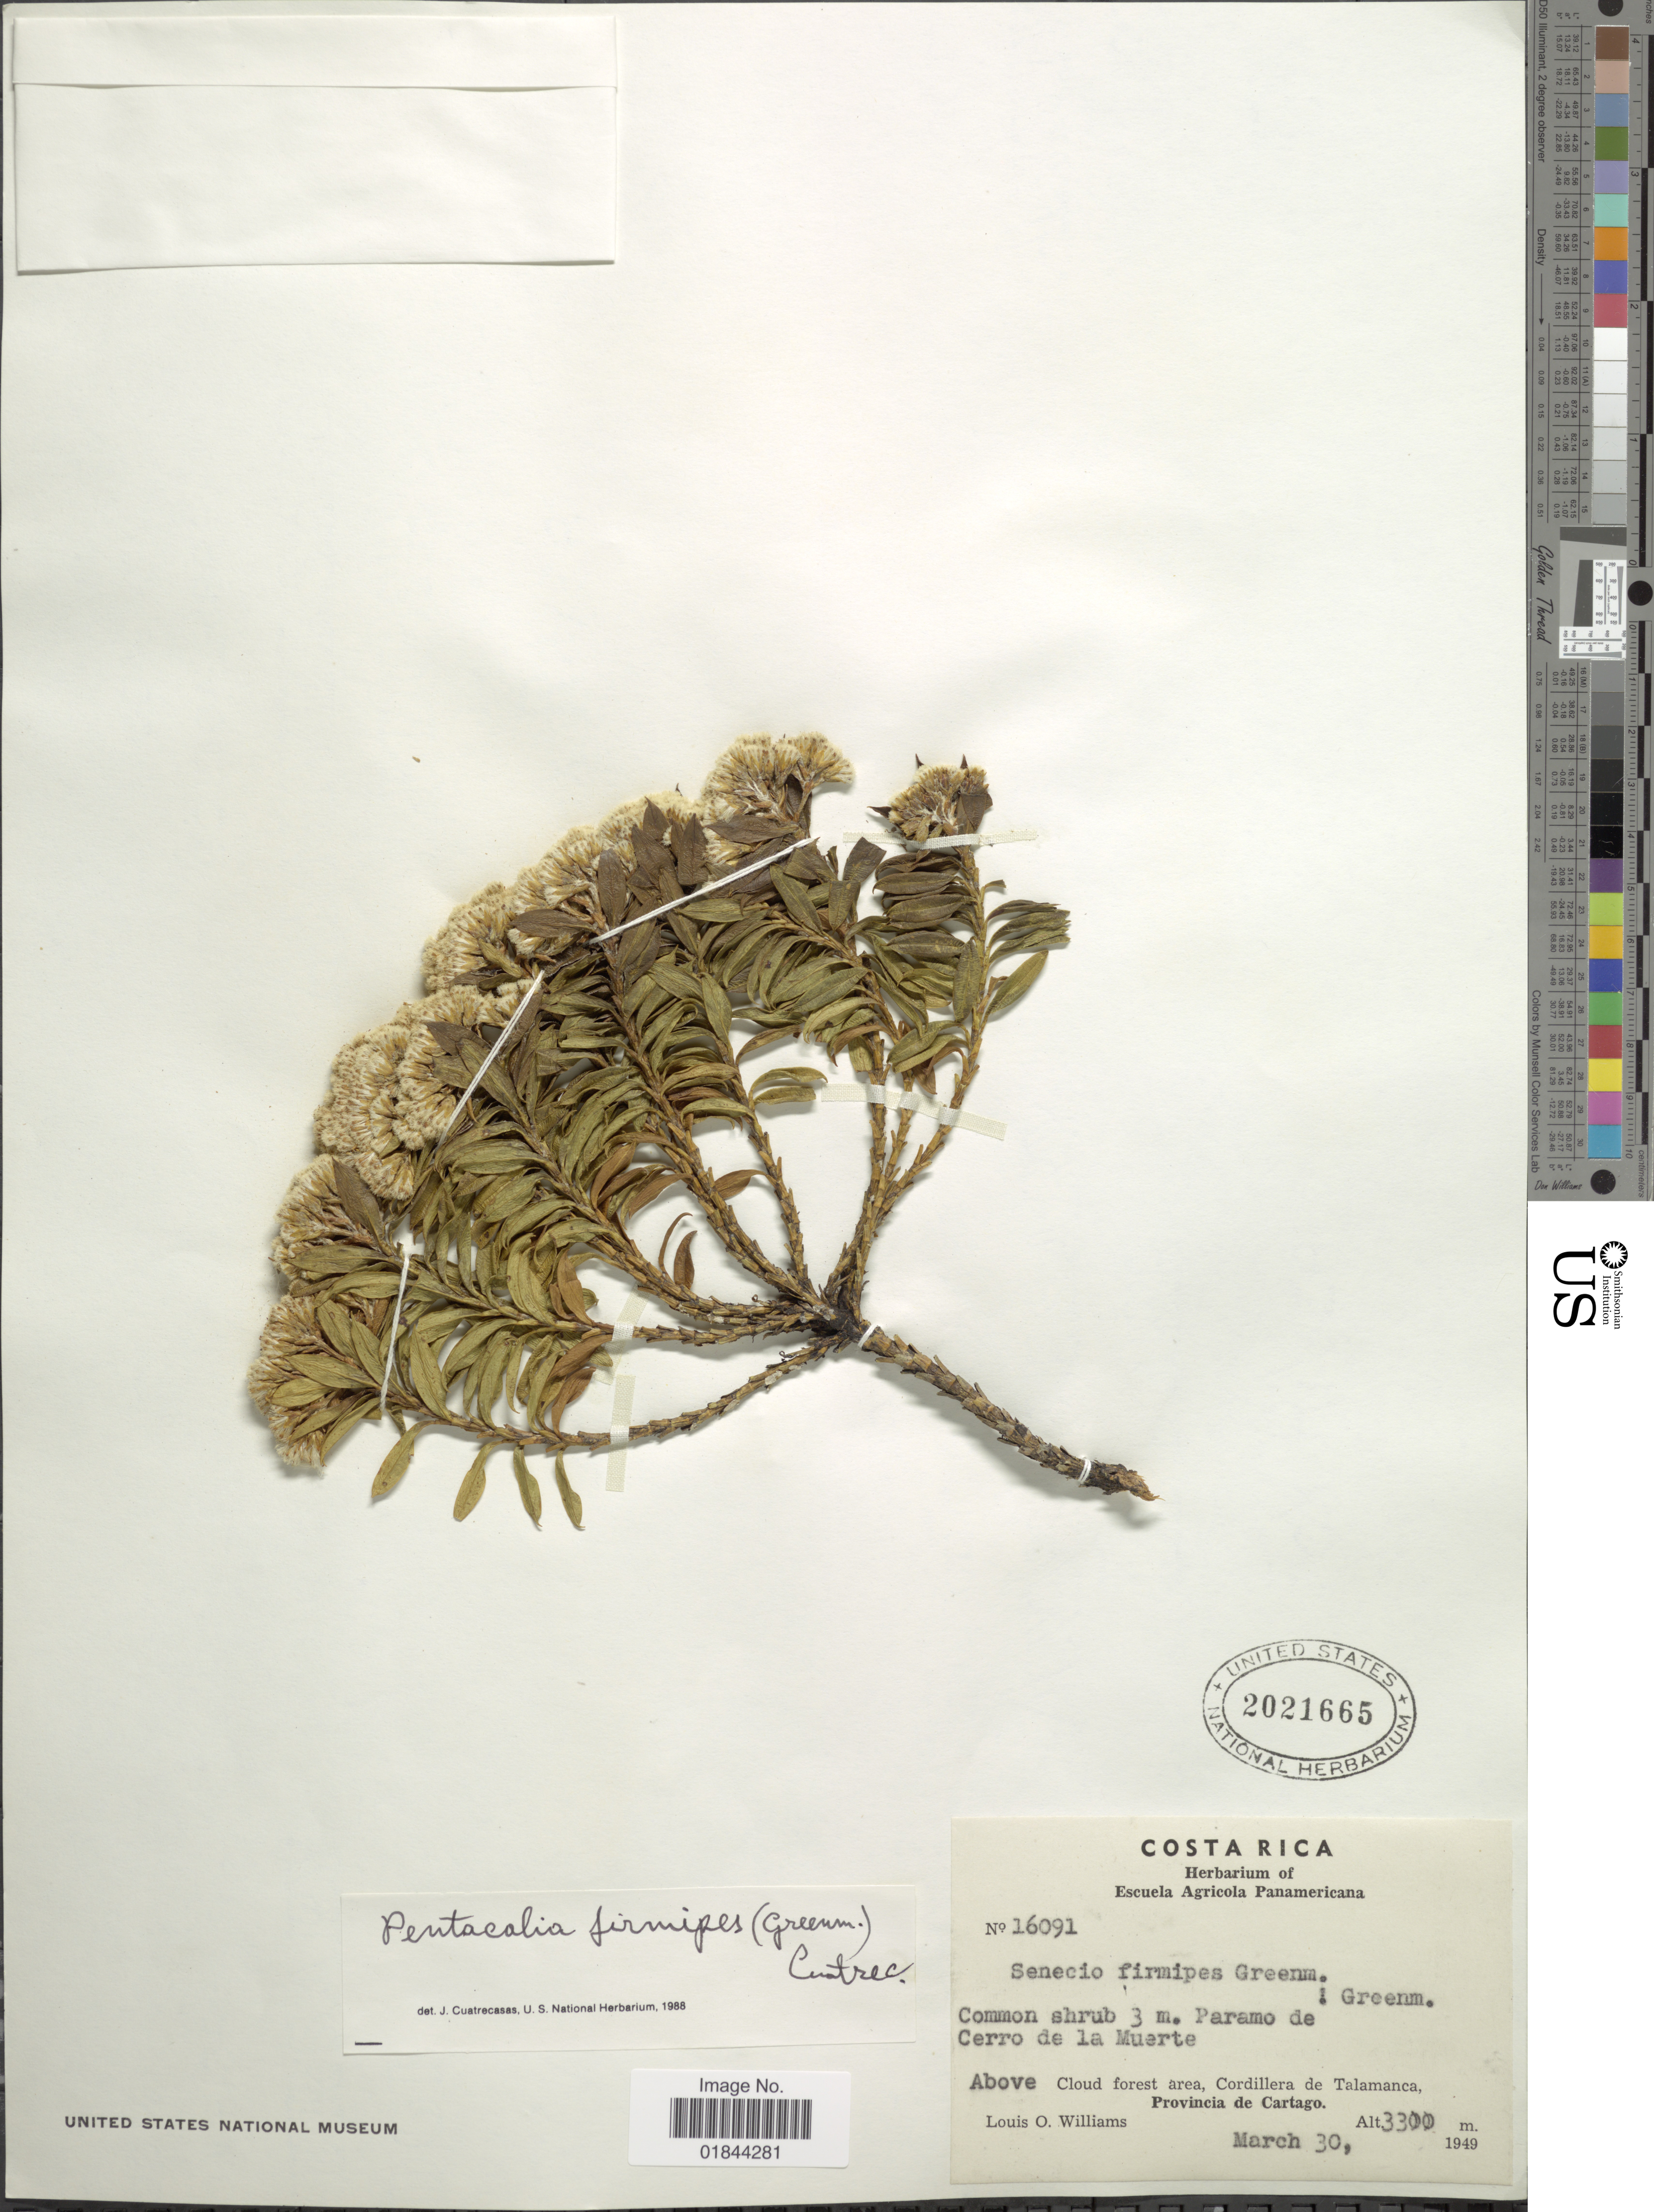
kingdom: Plantae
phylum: Tracheophyta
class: Magnoliopsida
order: Asterales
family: Asteraceae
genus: Pentacalia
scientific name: Pentacalia firmipes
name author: (Greenm.) Cuatrec.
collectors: L. O. Williams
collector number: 16091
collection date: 1949-03-30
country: Costa Rica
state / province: Cartago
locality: Paramo de Cerro de la Muerte, Above cloud forest area, Cordillera de Talamanca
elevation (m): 3300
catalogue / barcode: US 2021665